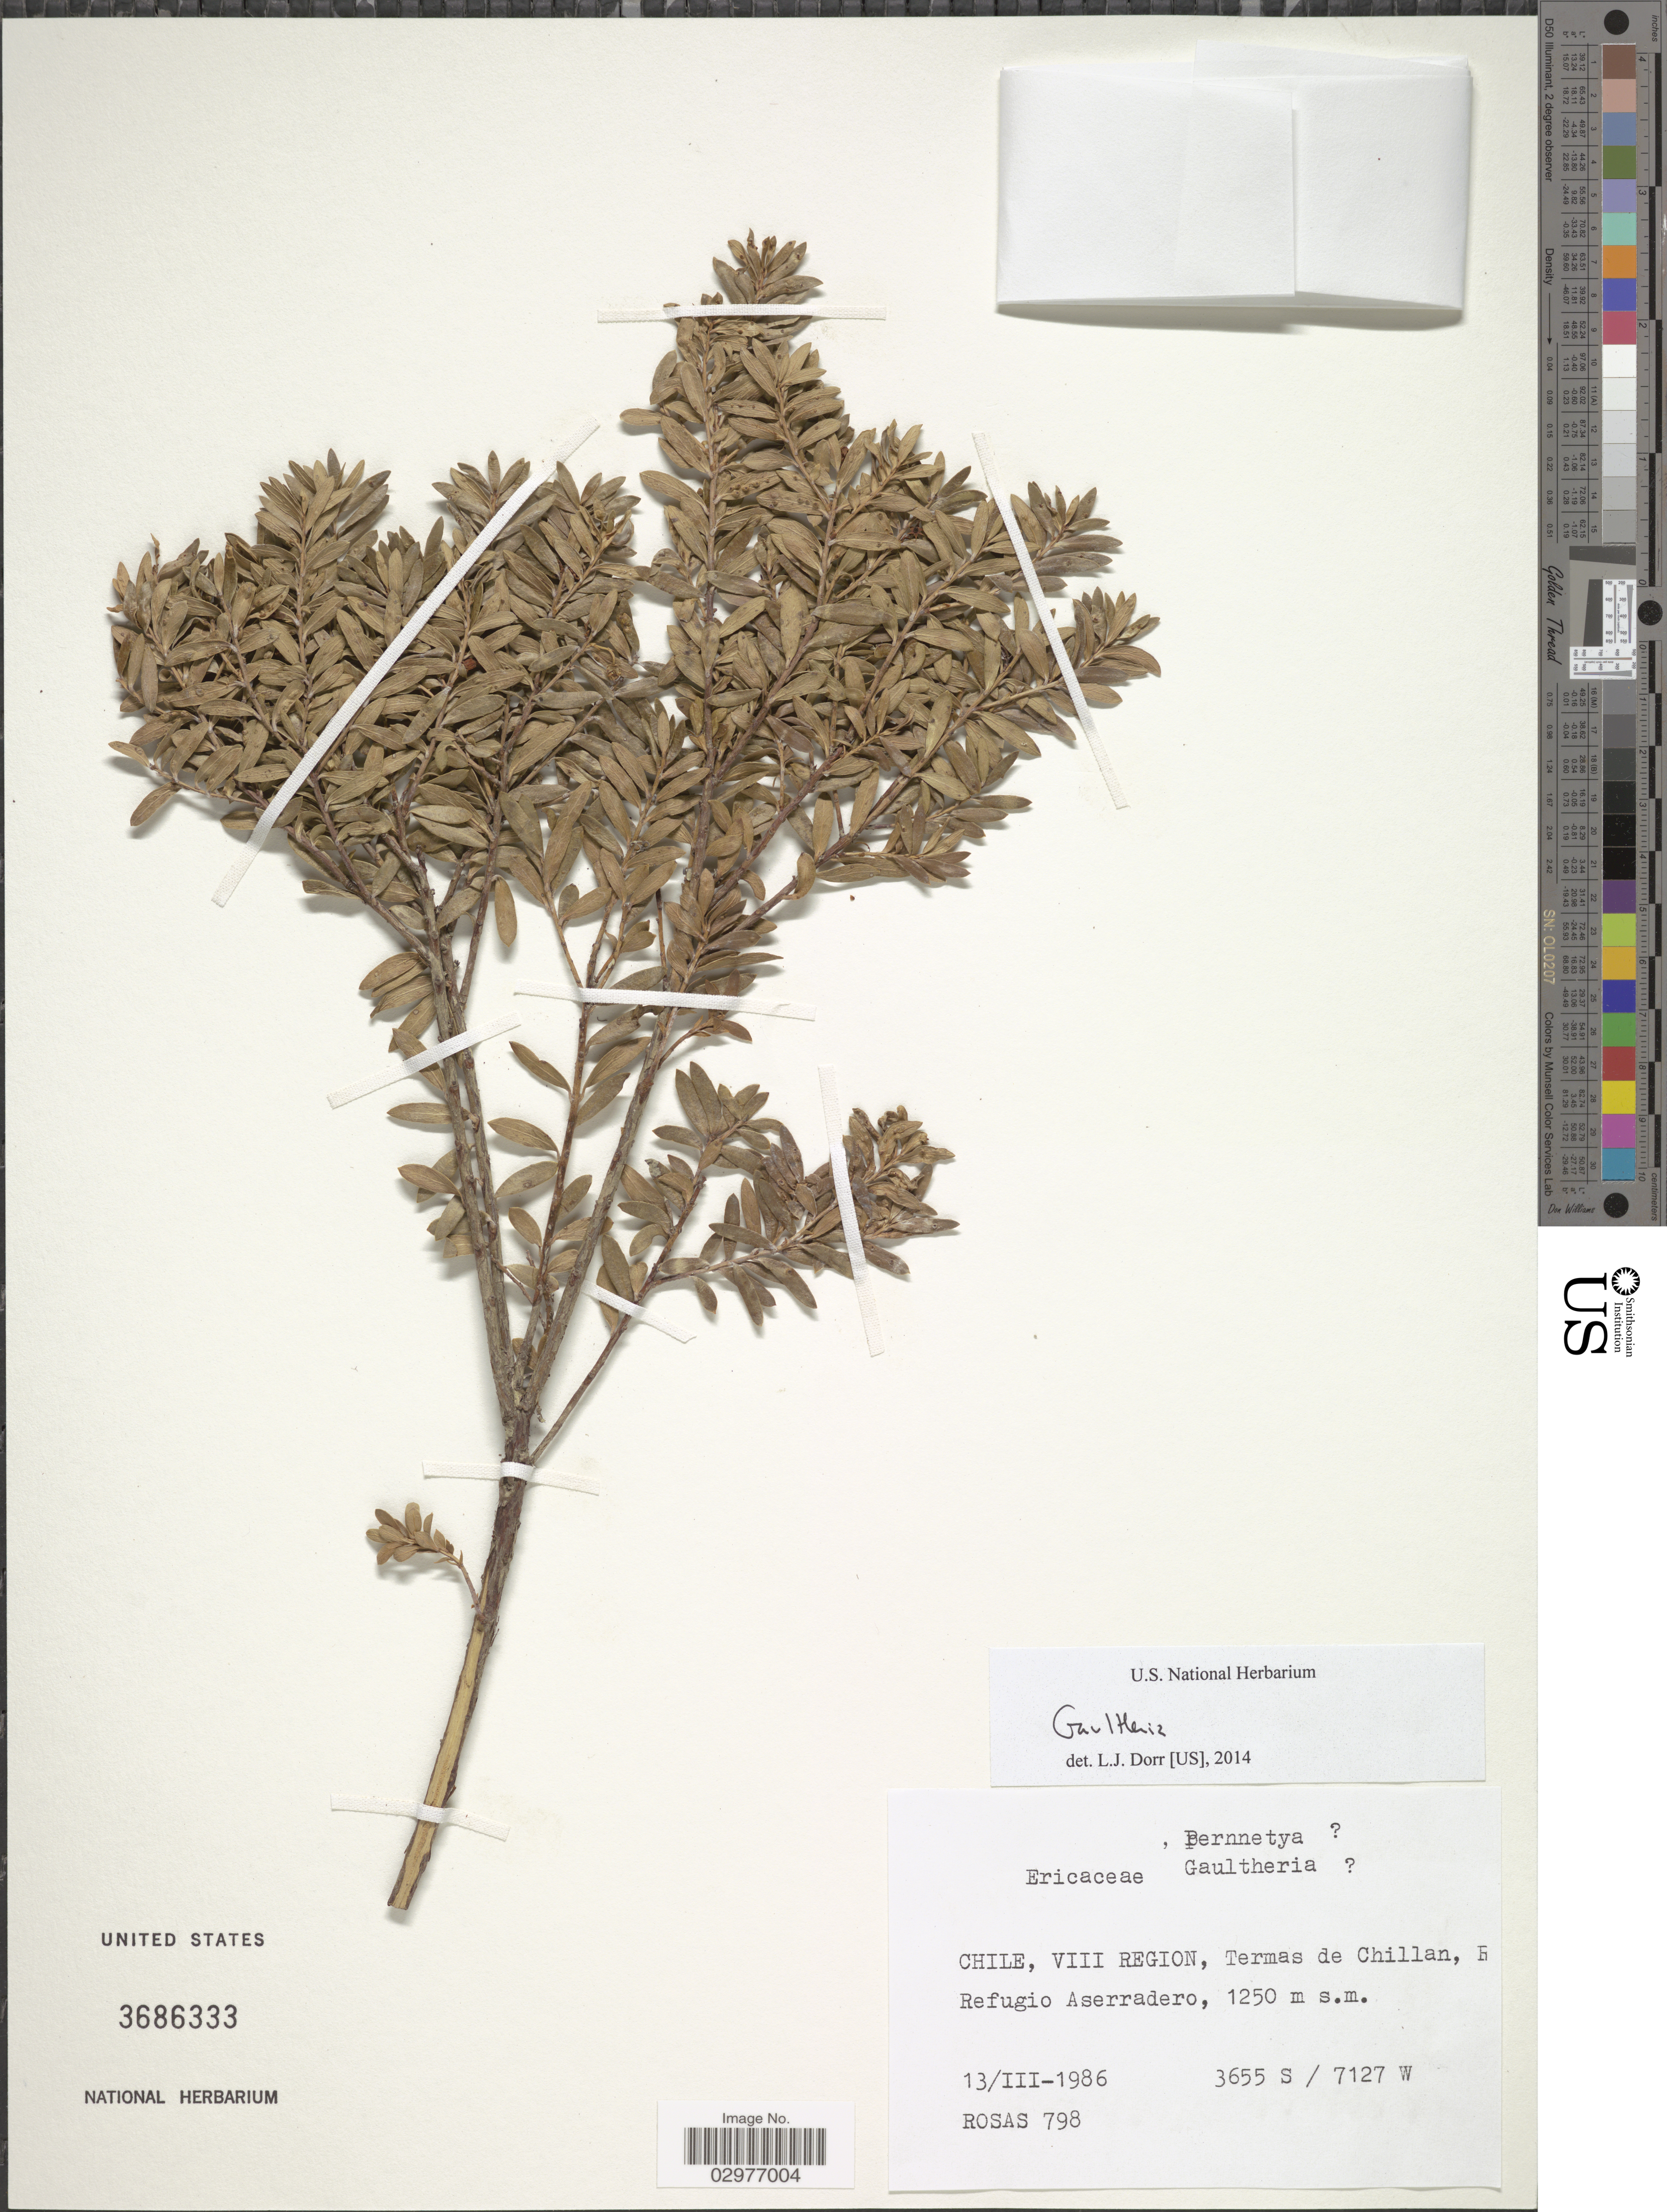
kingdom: Plantae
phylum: Tracheophyta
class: Magnoliopsida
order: Ericales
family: Ericaceae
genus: Gaultheria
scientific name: Gaultheria sp.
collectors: Rosas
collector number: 798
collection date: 1986-03-13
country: Chile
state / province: Bio-Bío (VIII)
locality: VIII Region, Termas de Chillan, B Refugio Aserradero.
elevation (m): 1250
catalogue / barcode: US 3686333